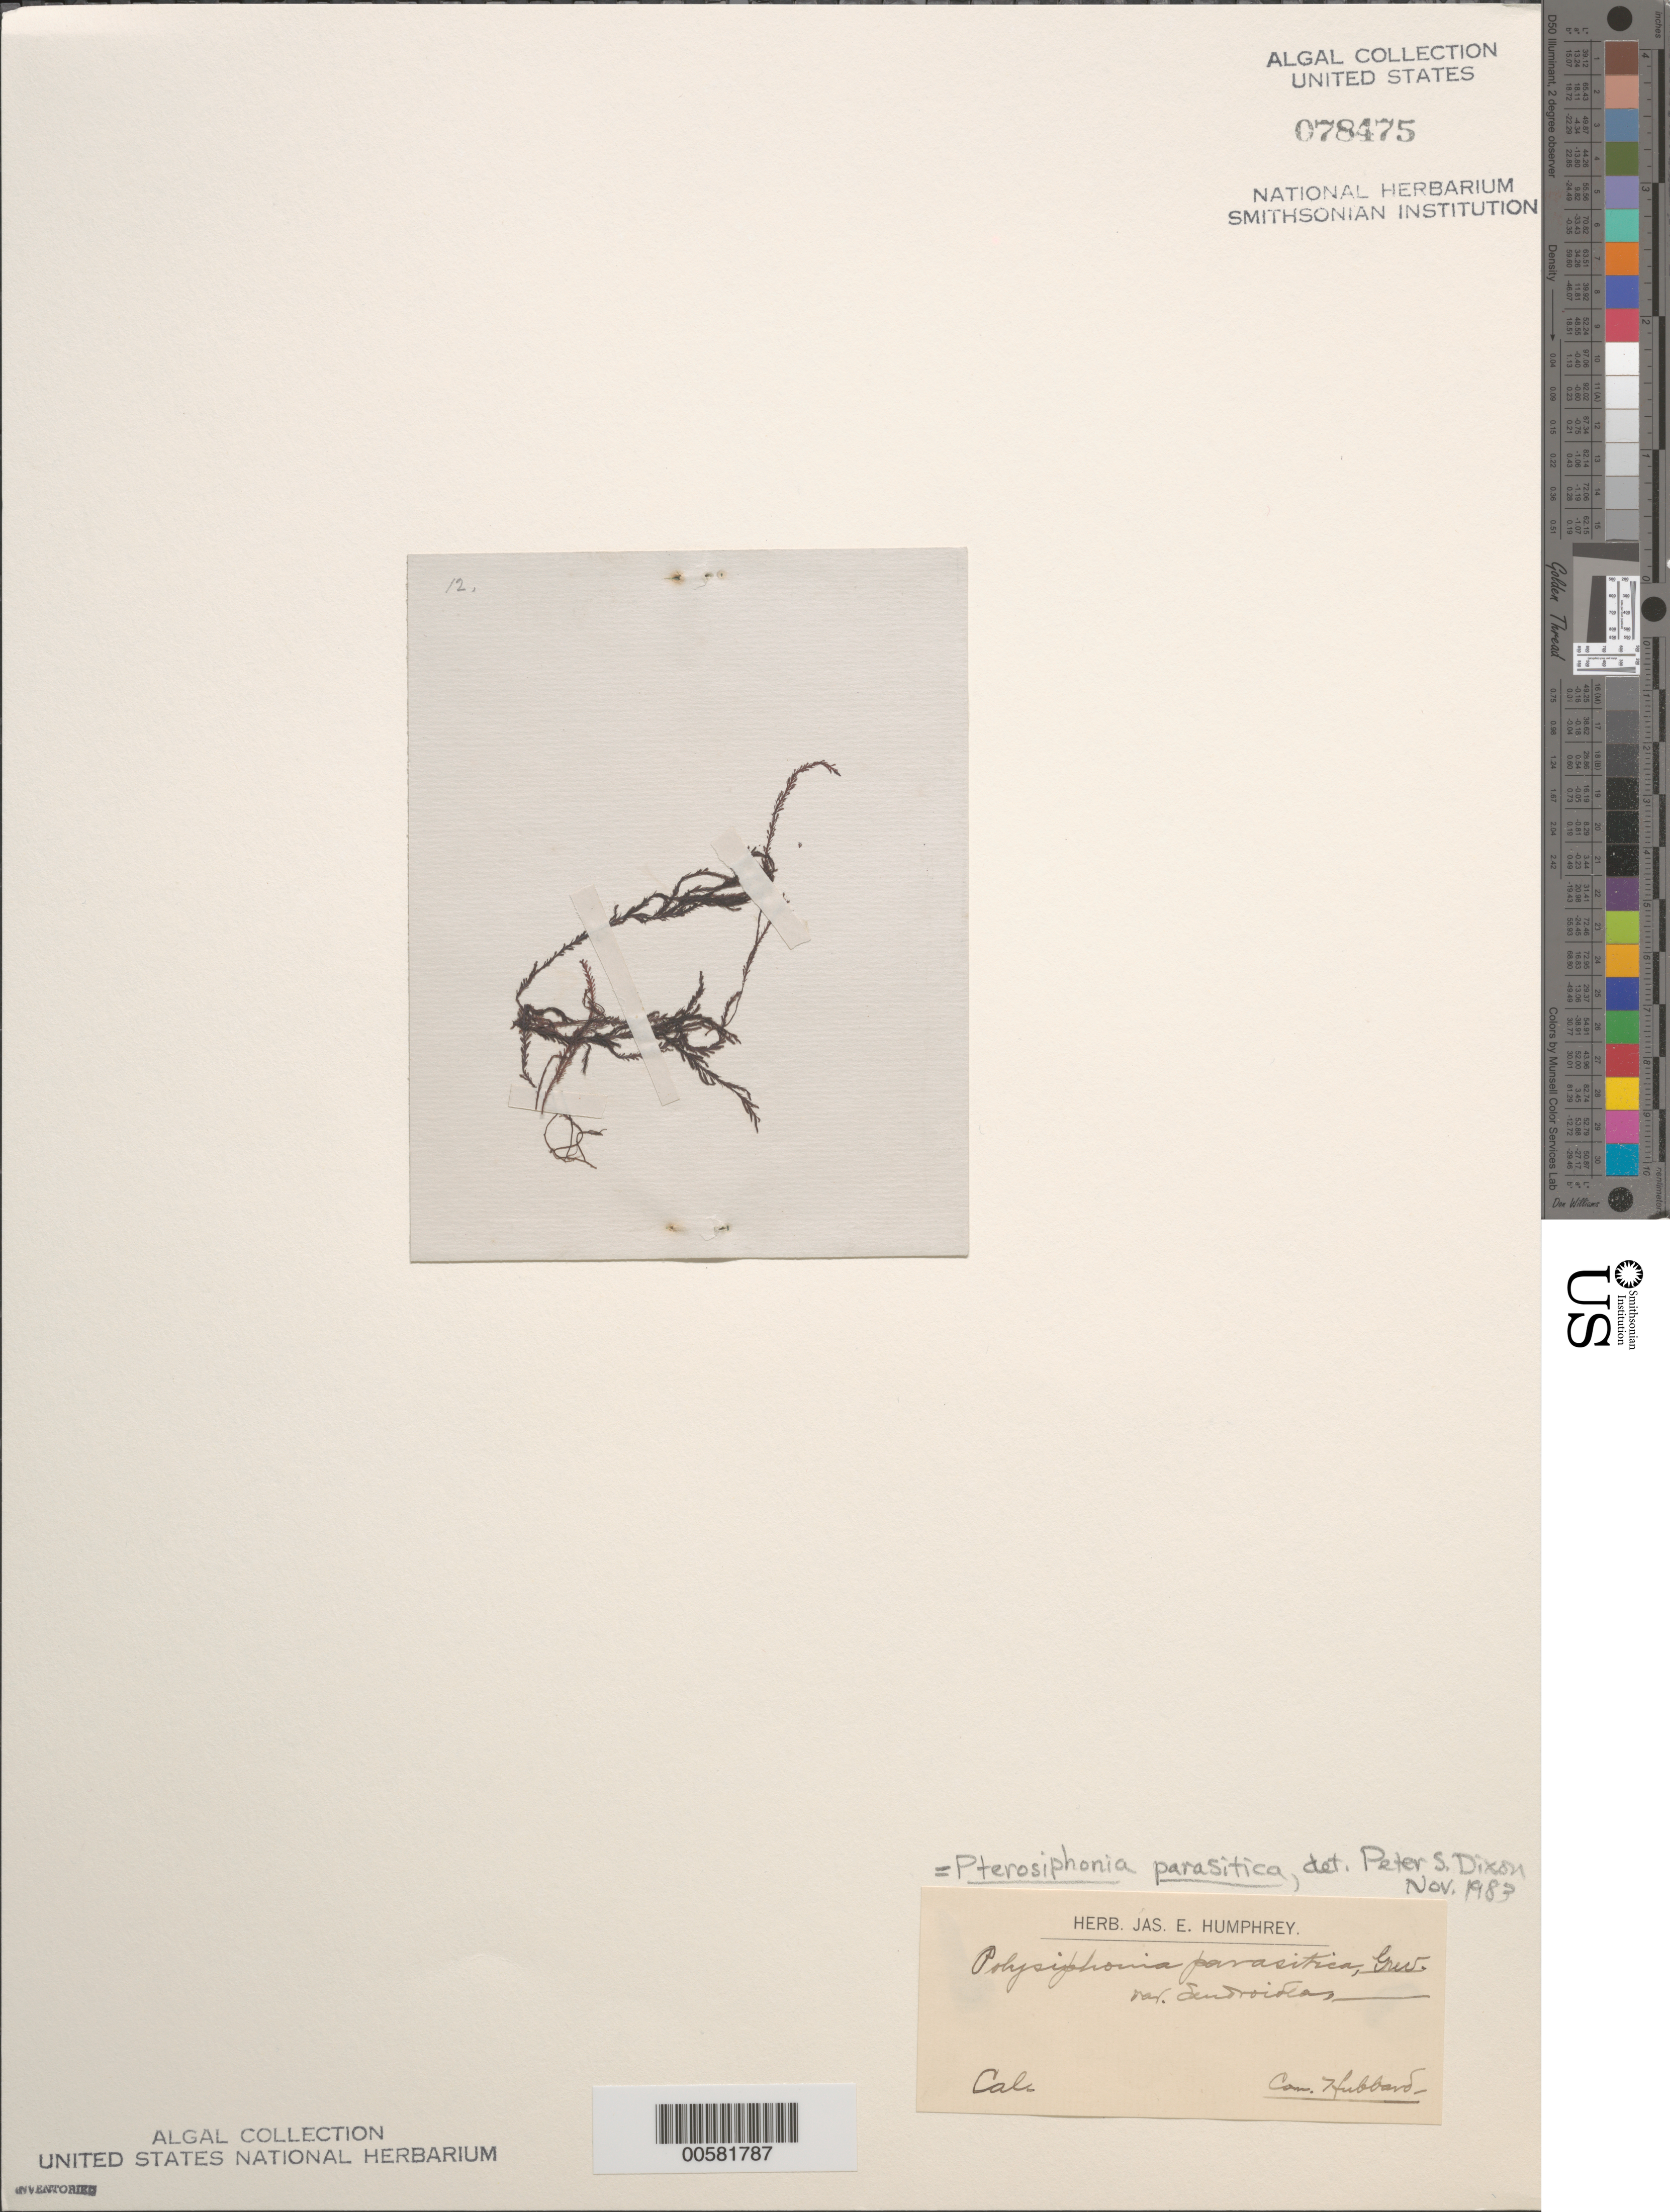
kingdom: Plantae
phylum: Rhodophyta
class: Florideophyceae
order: Ceramiales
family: Rhodomelaceae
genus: Deltalsia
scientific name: Deltalsia parasitica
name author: (Hudson) Diaz-Tapia & Rodríguez-Buján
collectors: Hubbard, --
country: United States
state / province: California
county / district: San Diego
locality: False Bay, San Diego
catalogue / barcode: US 78475